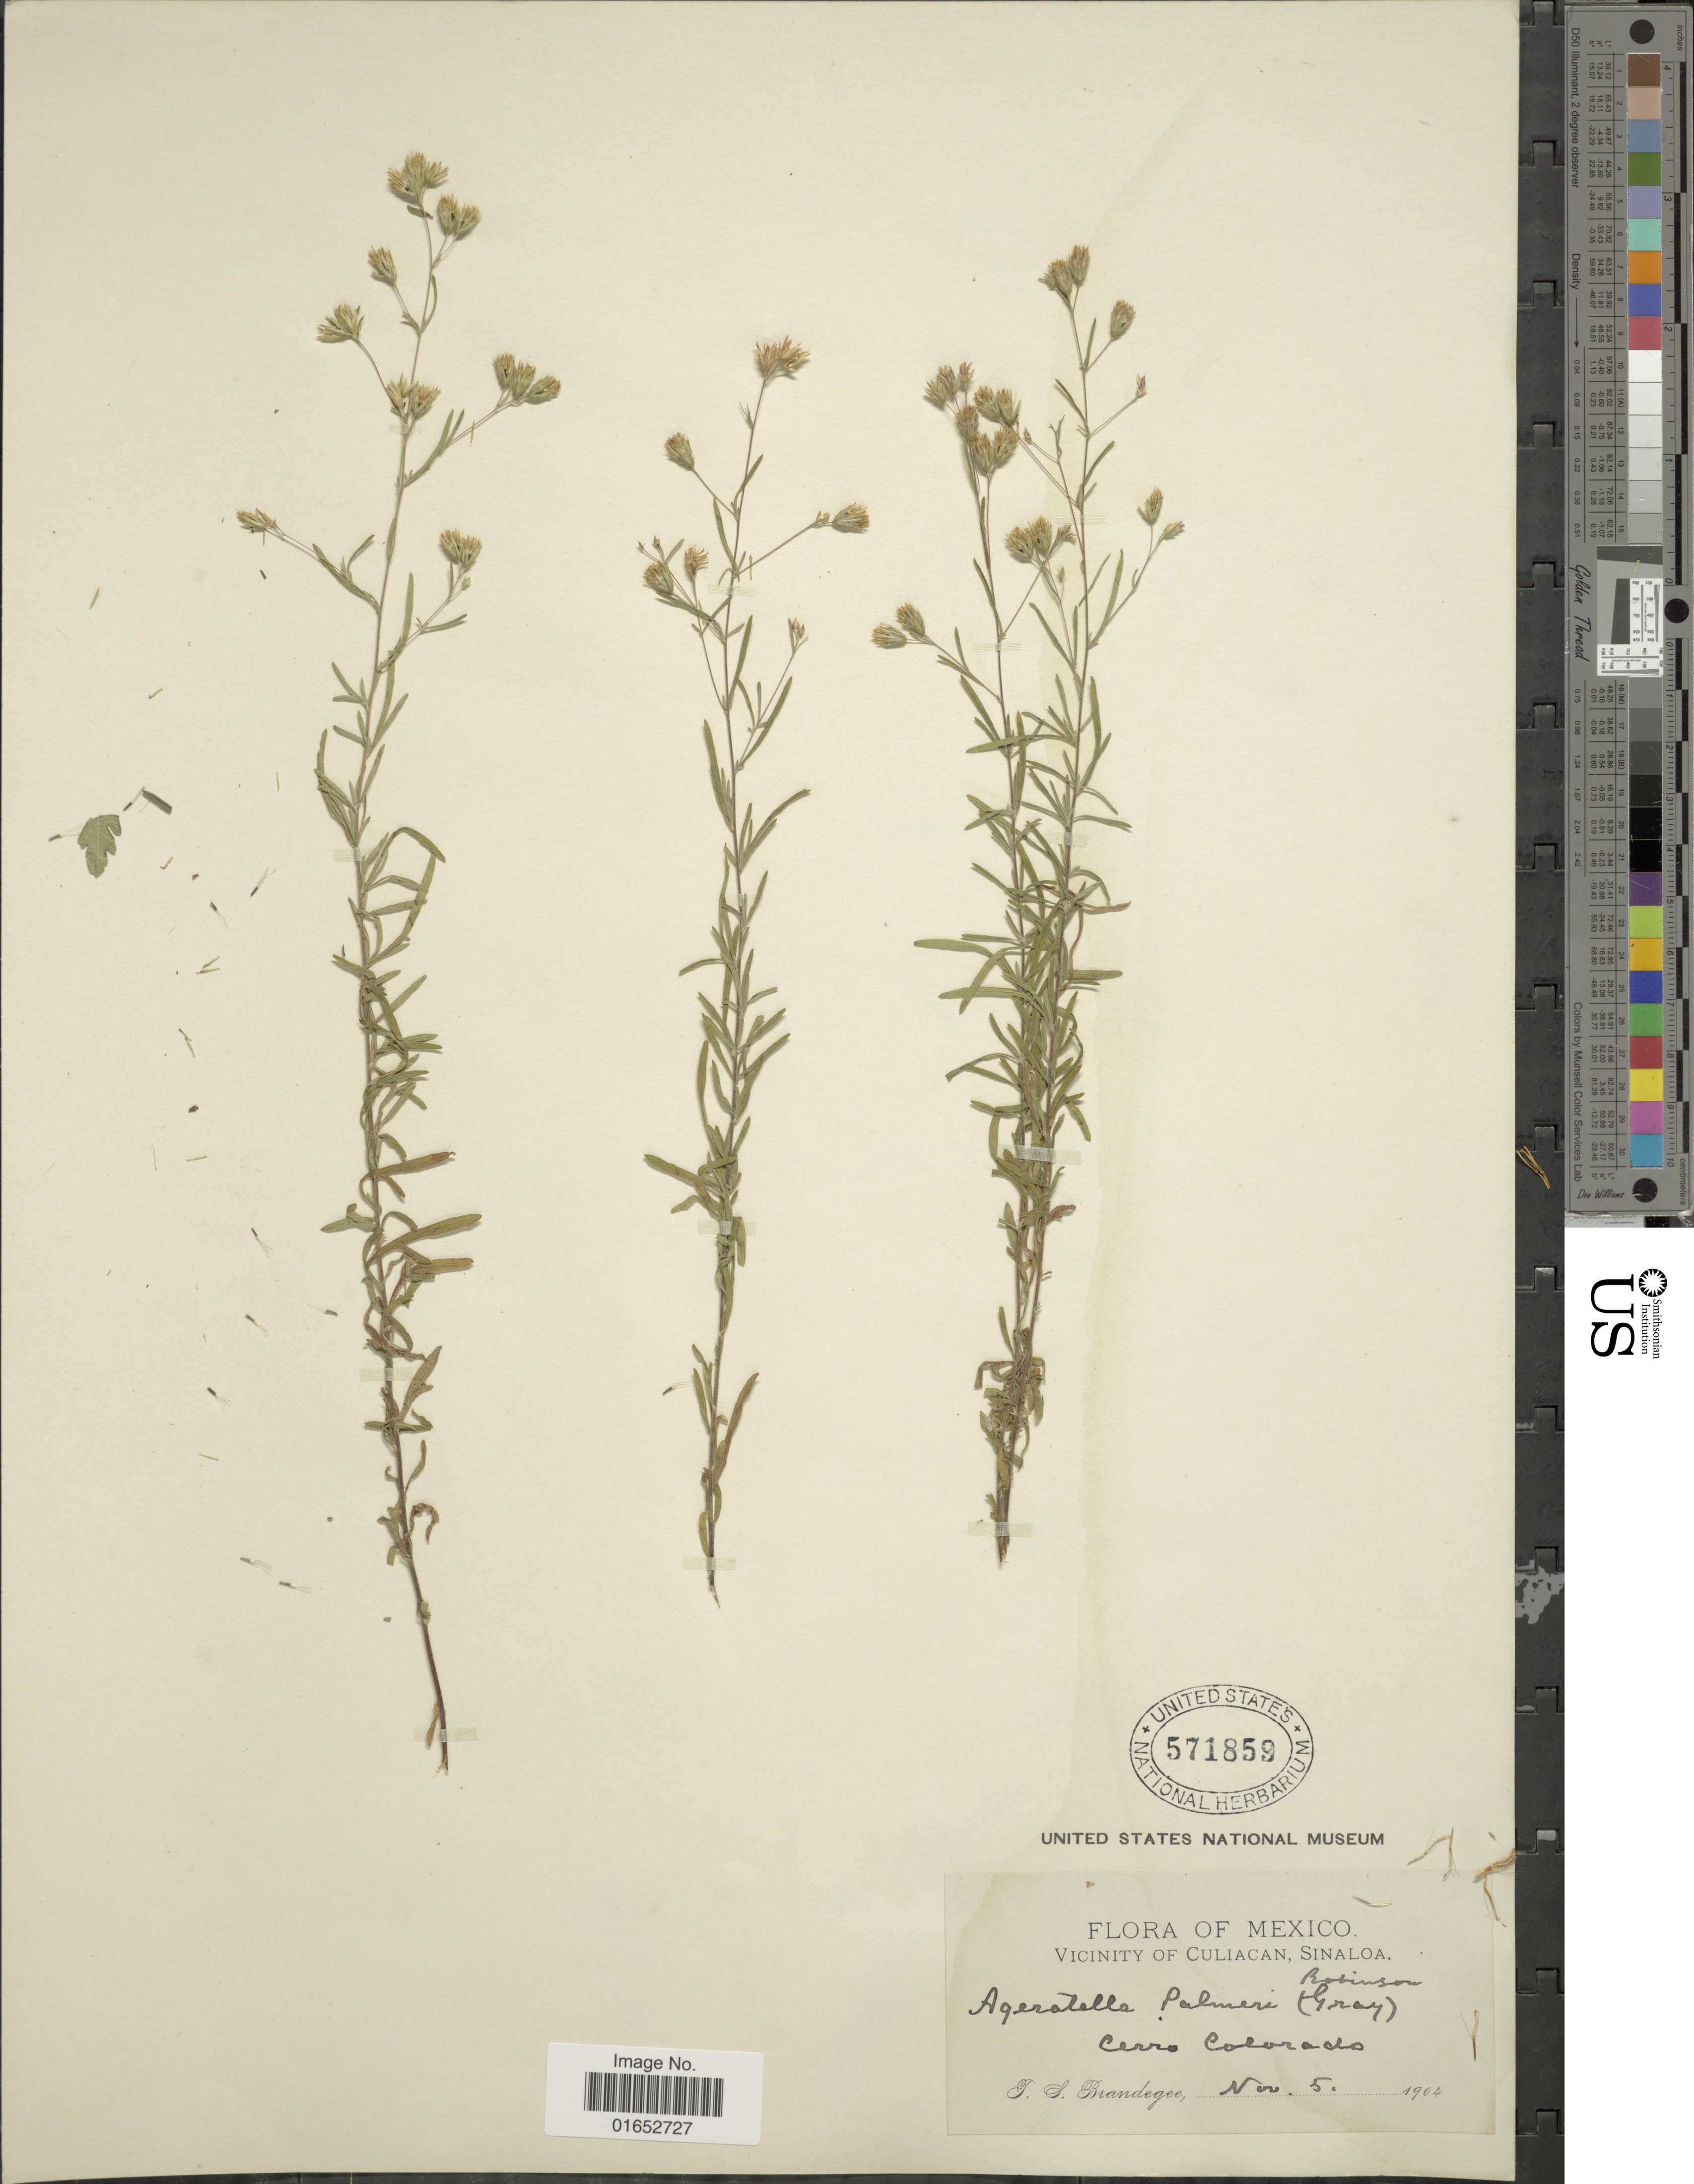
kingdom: Plantae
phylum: Tracheophyta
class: Magnoliopsida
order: Asterales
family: Asteraceae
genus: Ageratella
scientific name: Ageratella palmeri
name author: (A. Gray) B.L. Rob.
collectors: T. S. Brandegee (herbarium)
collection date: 1904-11-05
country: Mexico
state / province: Sinaloa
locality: Vicinity of Culiacan, Cerro Colorado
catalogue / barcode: US 571859